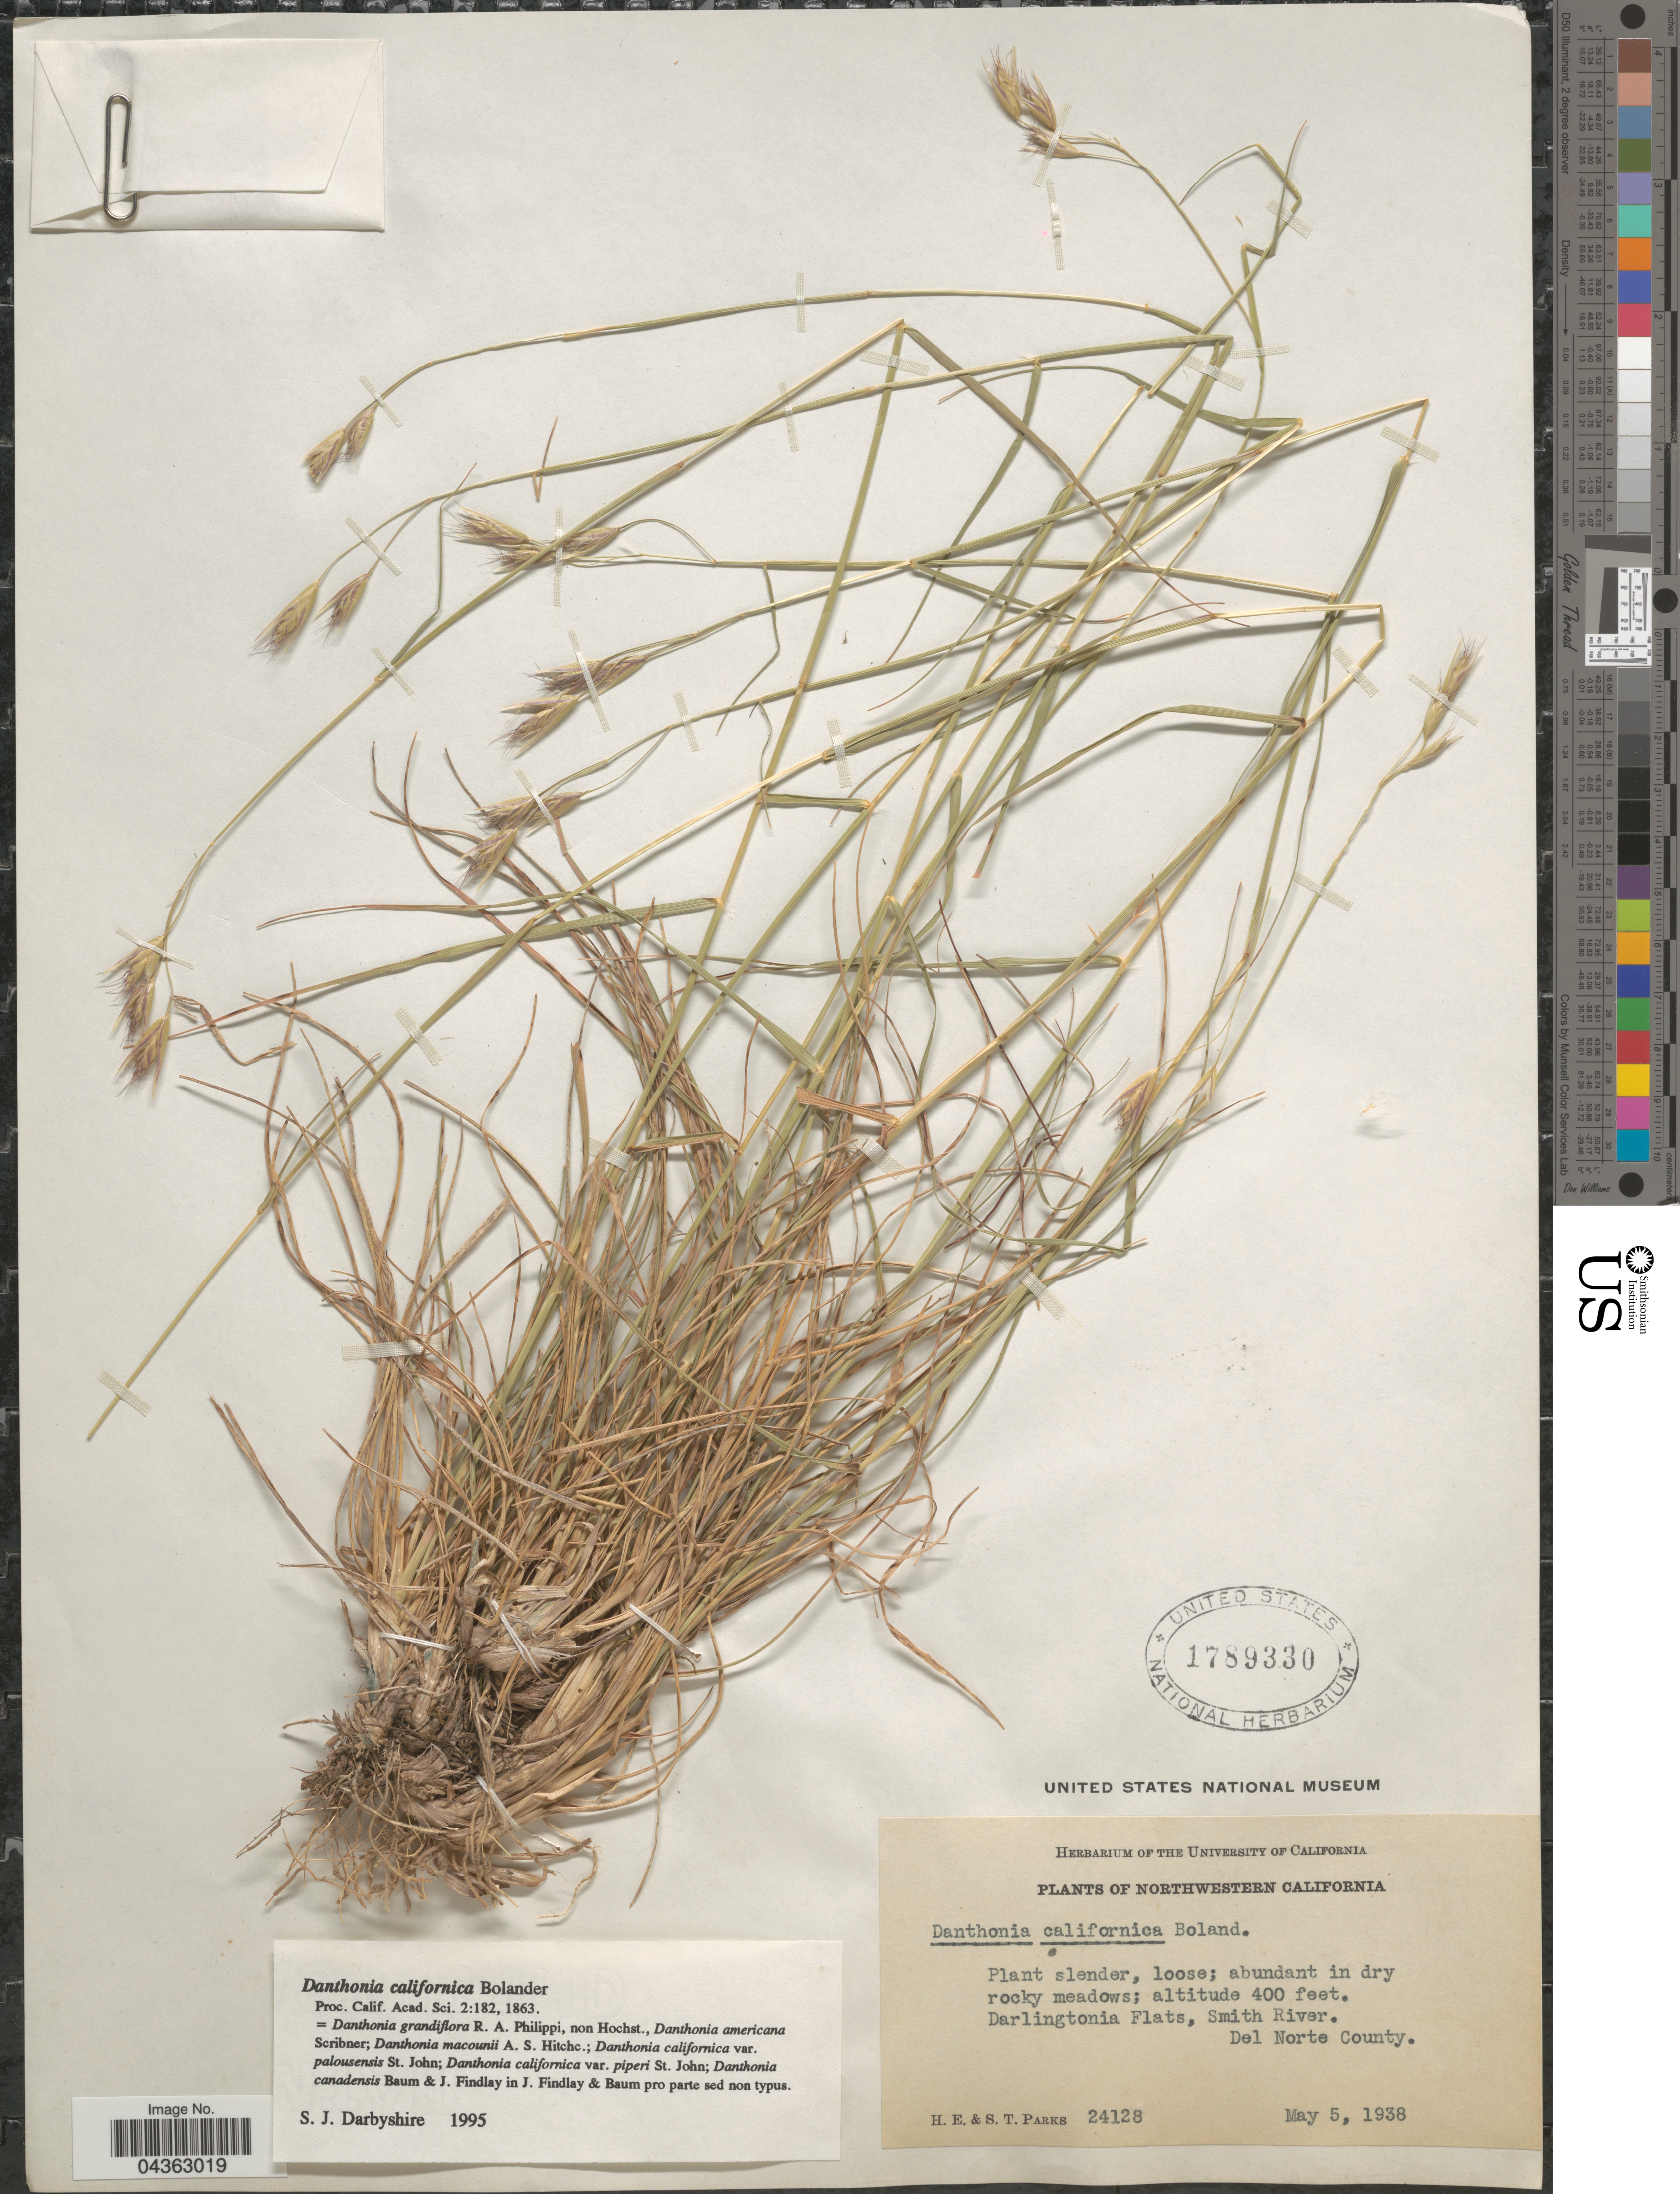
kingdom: Plantae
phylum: Tracheophyta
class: Liliopsida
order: Poales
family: Poaceae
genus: Danthonia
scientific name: Danthonia californica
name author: Bol.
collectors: H. E. Parks & S. Parks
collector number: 24128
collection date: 1938-05-05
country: United States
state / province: California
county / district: Del Norte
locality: Northwestern California. Abundant in dry rocky meadows; Darlingtonia Flats, Smith River. Del Norte County.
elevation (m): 122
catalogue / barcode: US 1789330